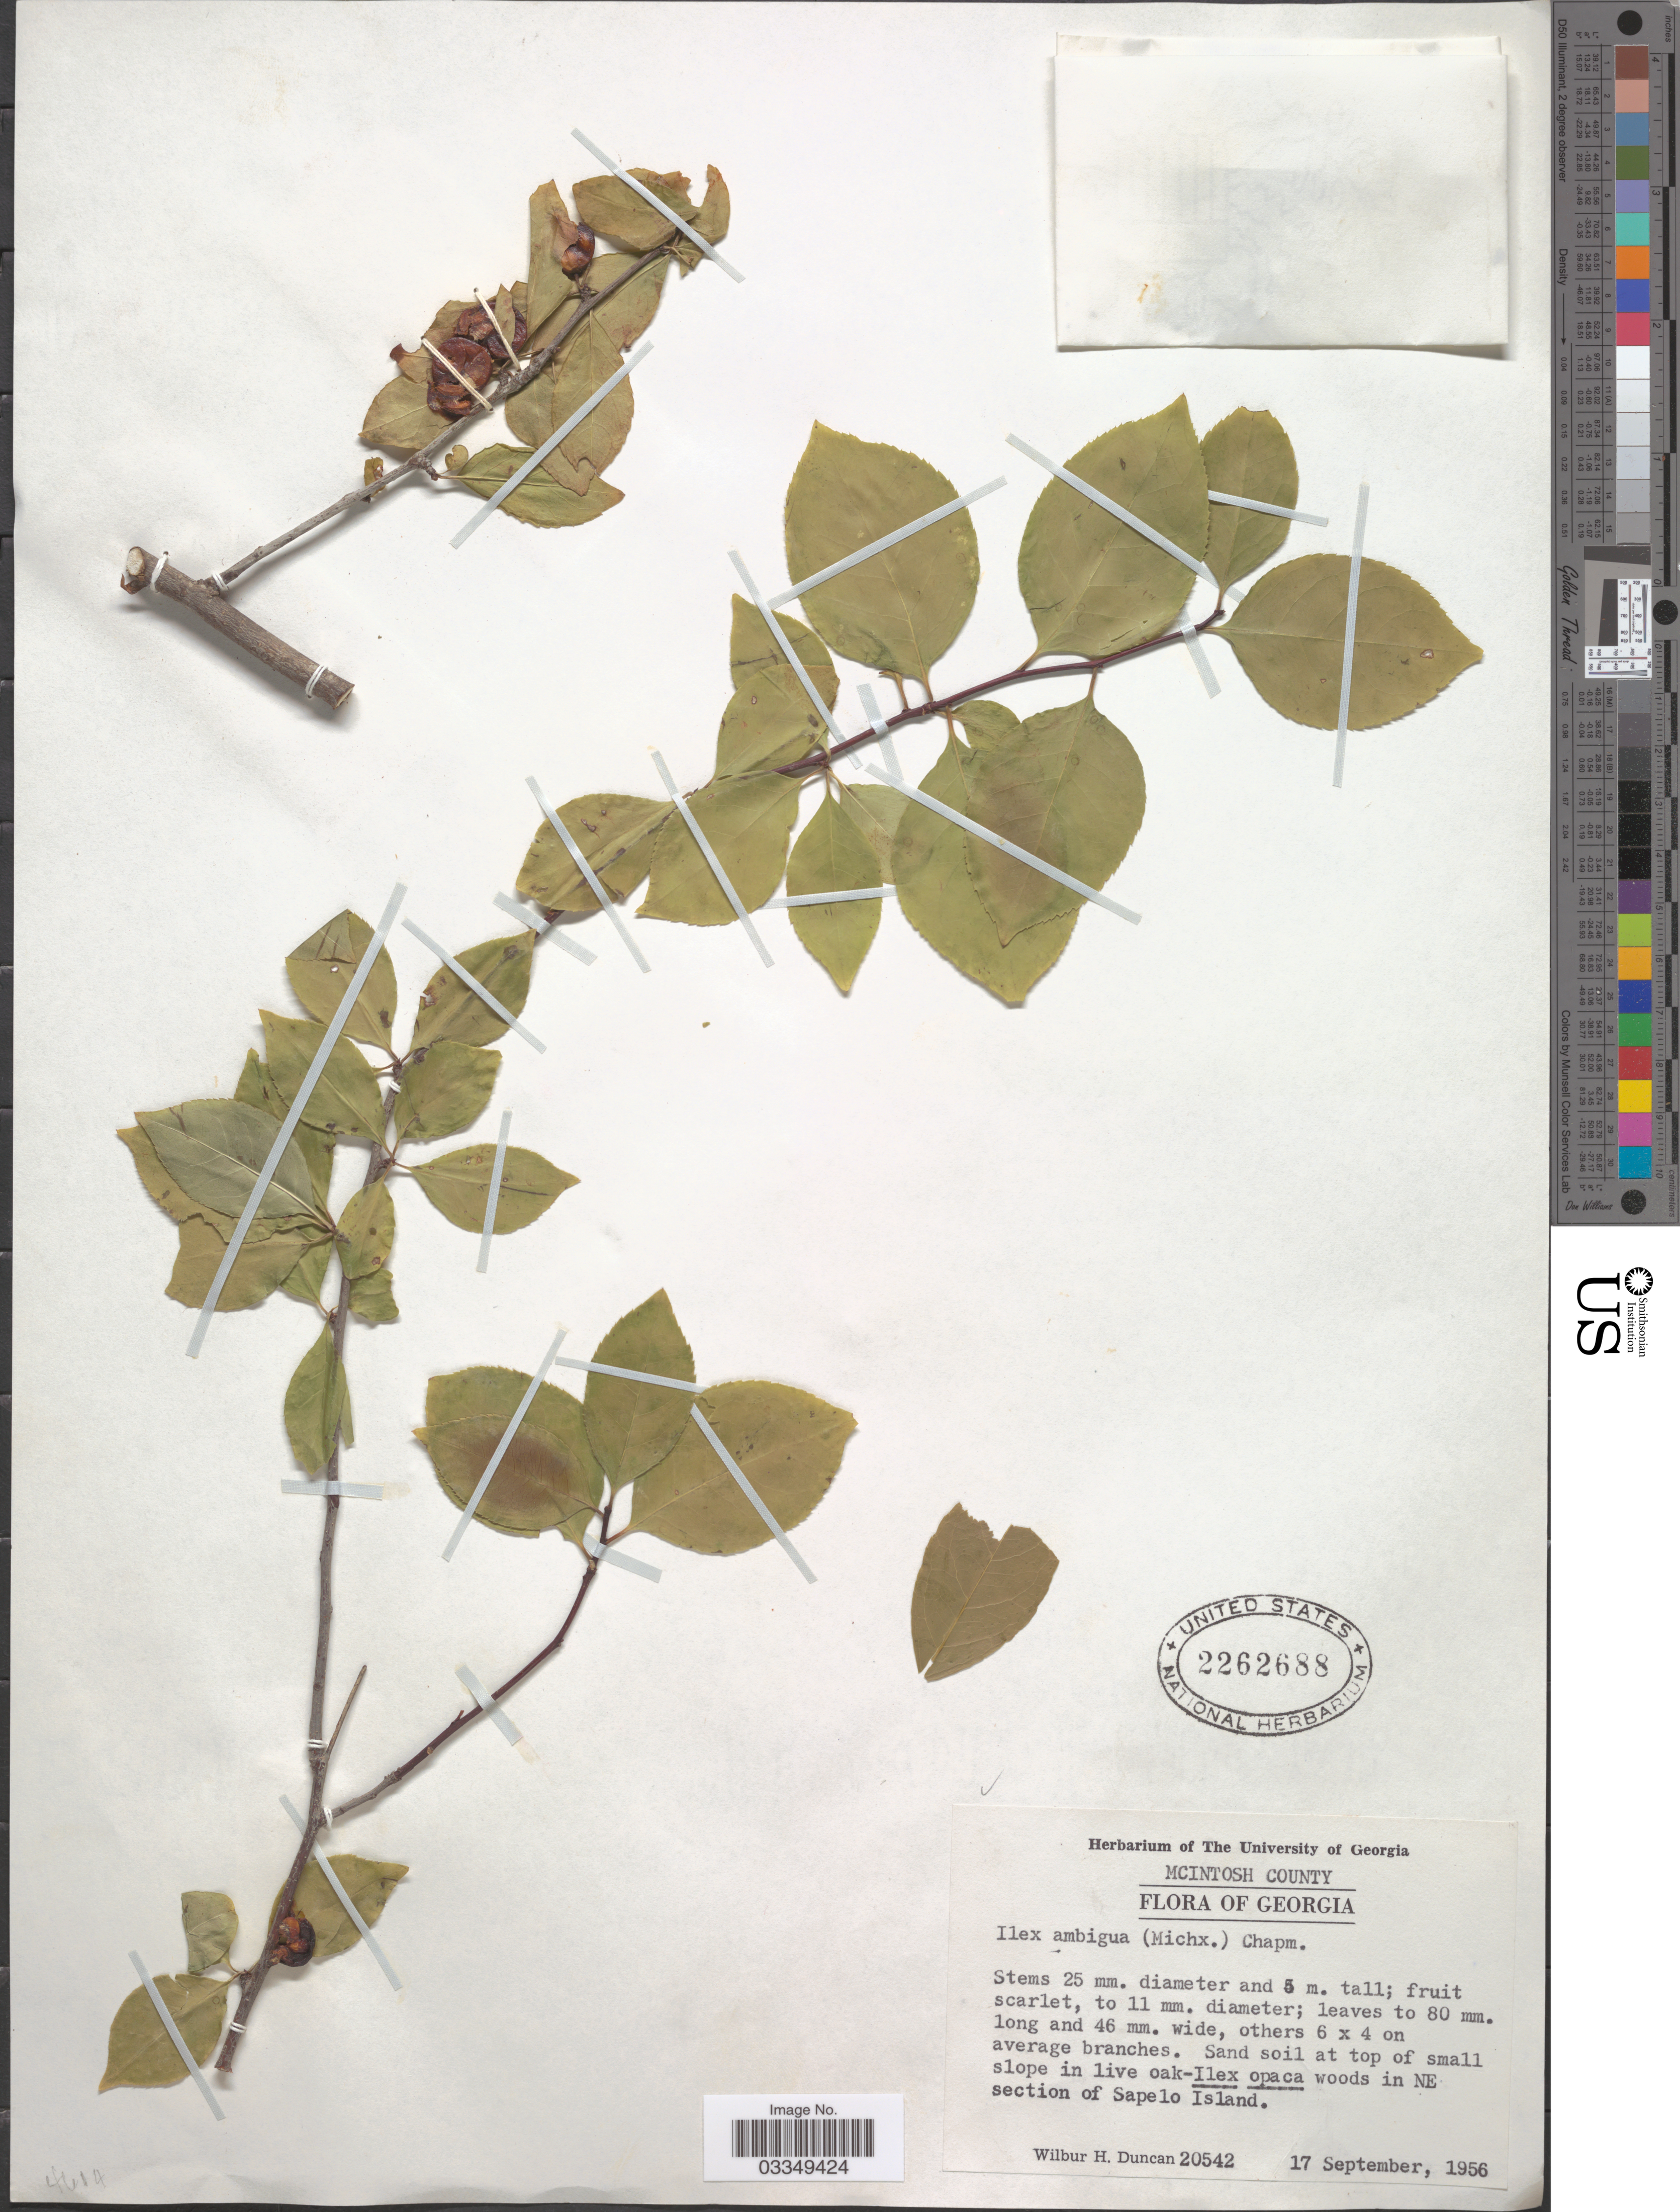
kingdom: Plantae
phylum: Tracheophyta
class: Magnoliopsida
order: Aquifoliales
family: Aquifoliaceae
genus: Ilex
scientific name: Ilex ambigua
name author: Chapm.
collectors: W. H. Duncan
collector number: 20542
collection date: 1956-09-17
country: United States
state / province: Georgia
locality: McIntosh County, in NE section of Sapelo Island.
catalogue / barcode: US 2262688